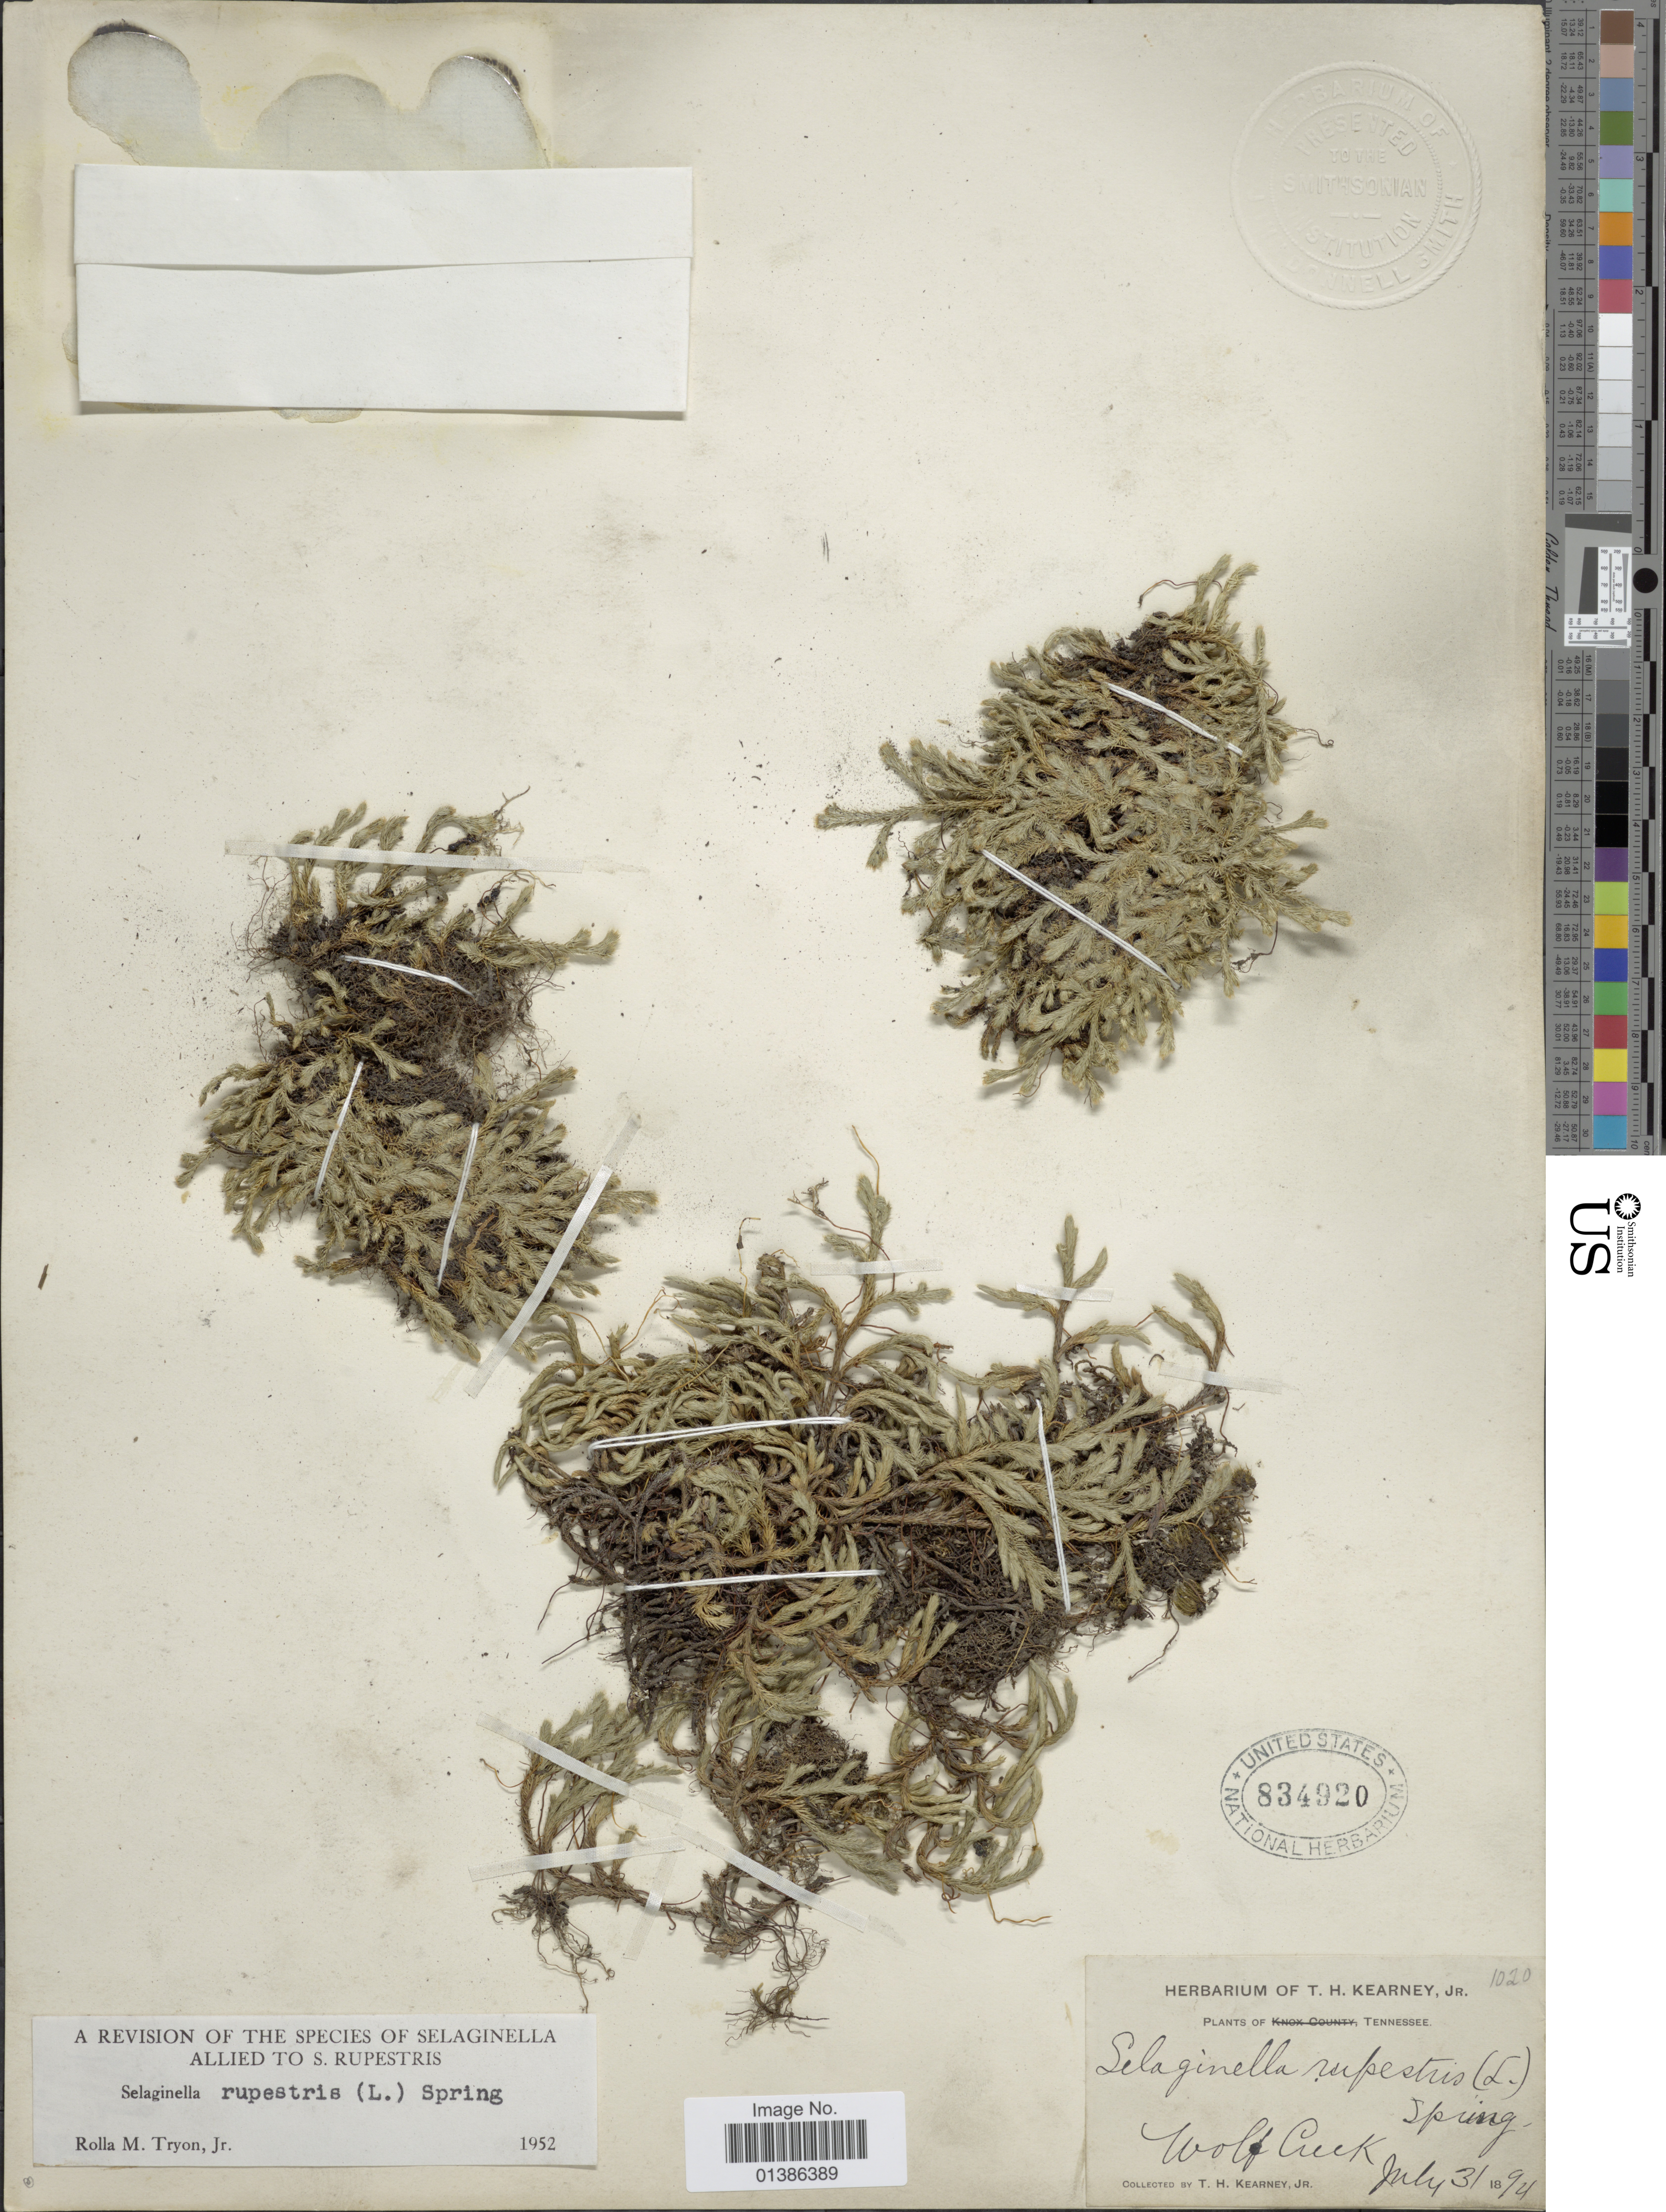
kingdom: Plantae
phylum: Tracheophyta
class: Lycopodiopsida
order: Selaginellales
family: Selaginellaceae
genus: Selaginella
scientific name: Selaginella rupestris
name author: (L.) Spring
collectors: T. H. Kearney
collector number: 1020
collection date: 1894-07-31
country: United States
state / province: Tennessee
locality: Wolf Creek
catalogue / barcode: US 834920